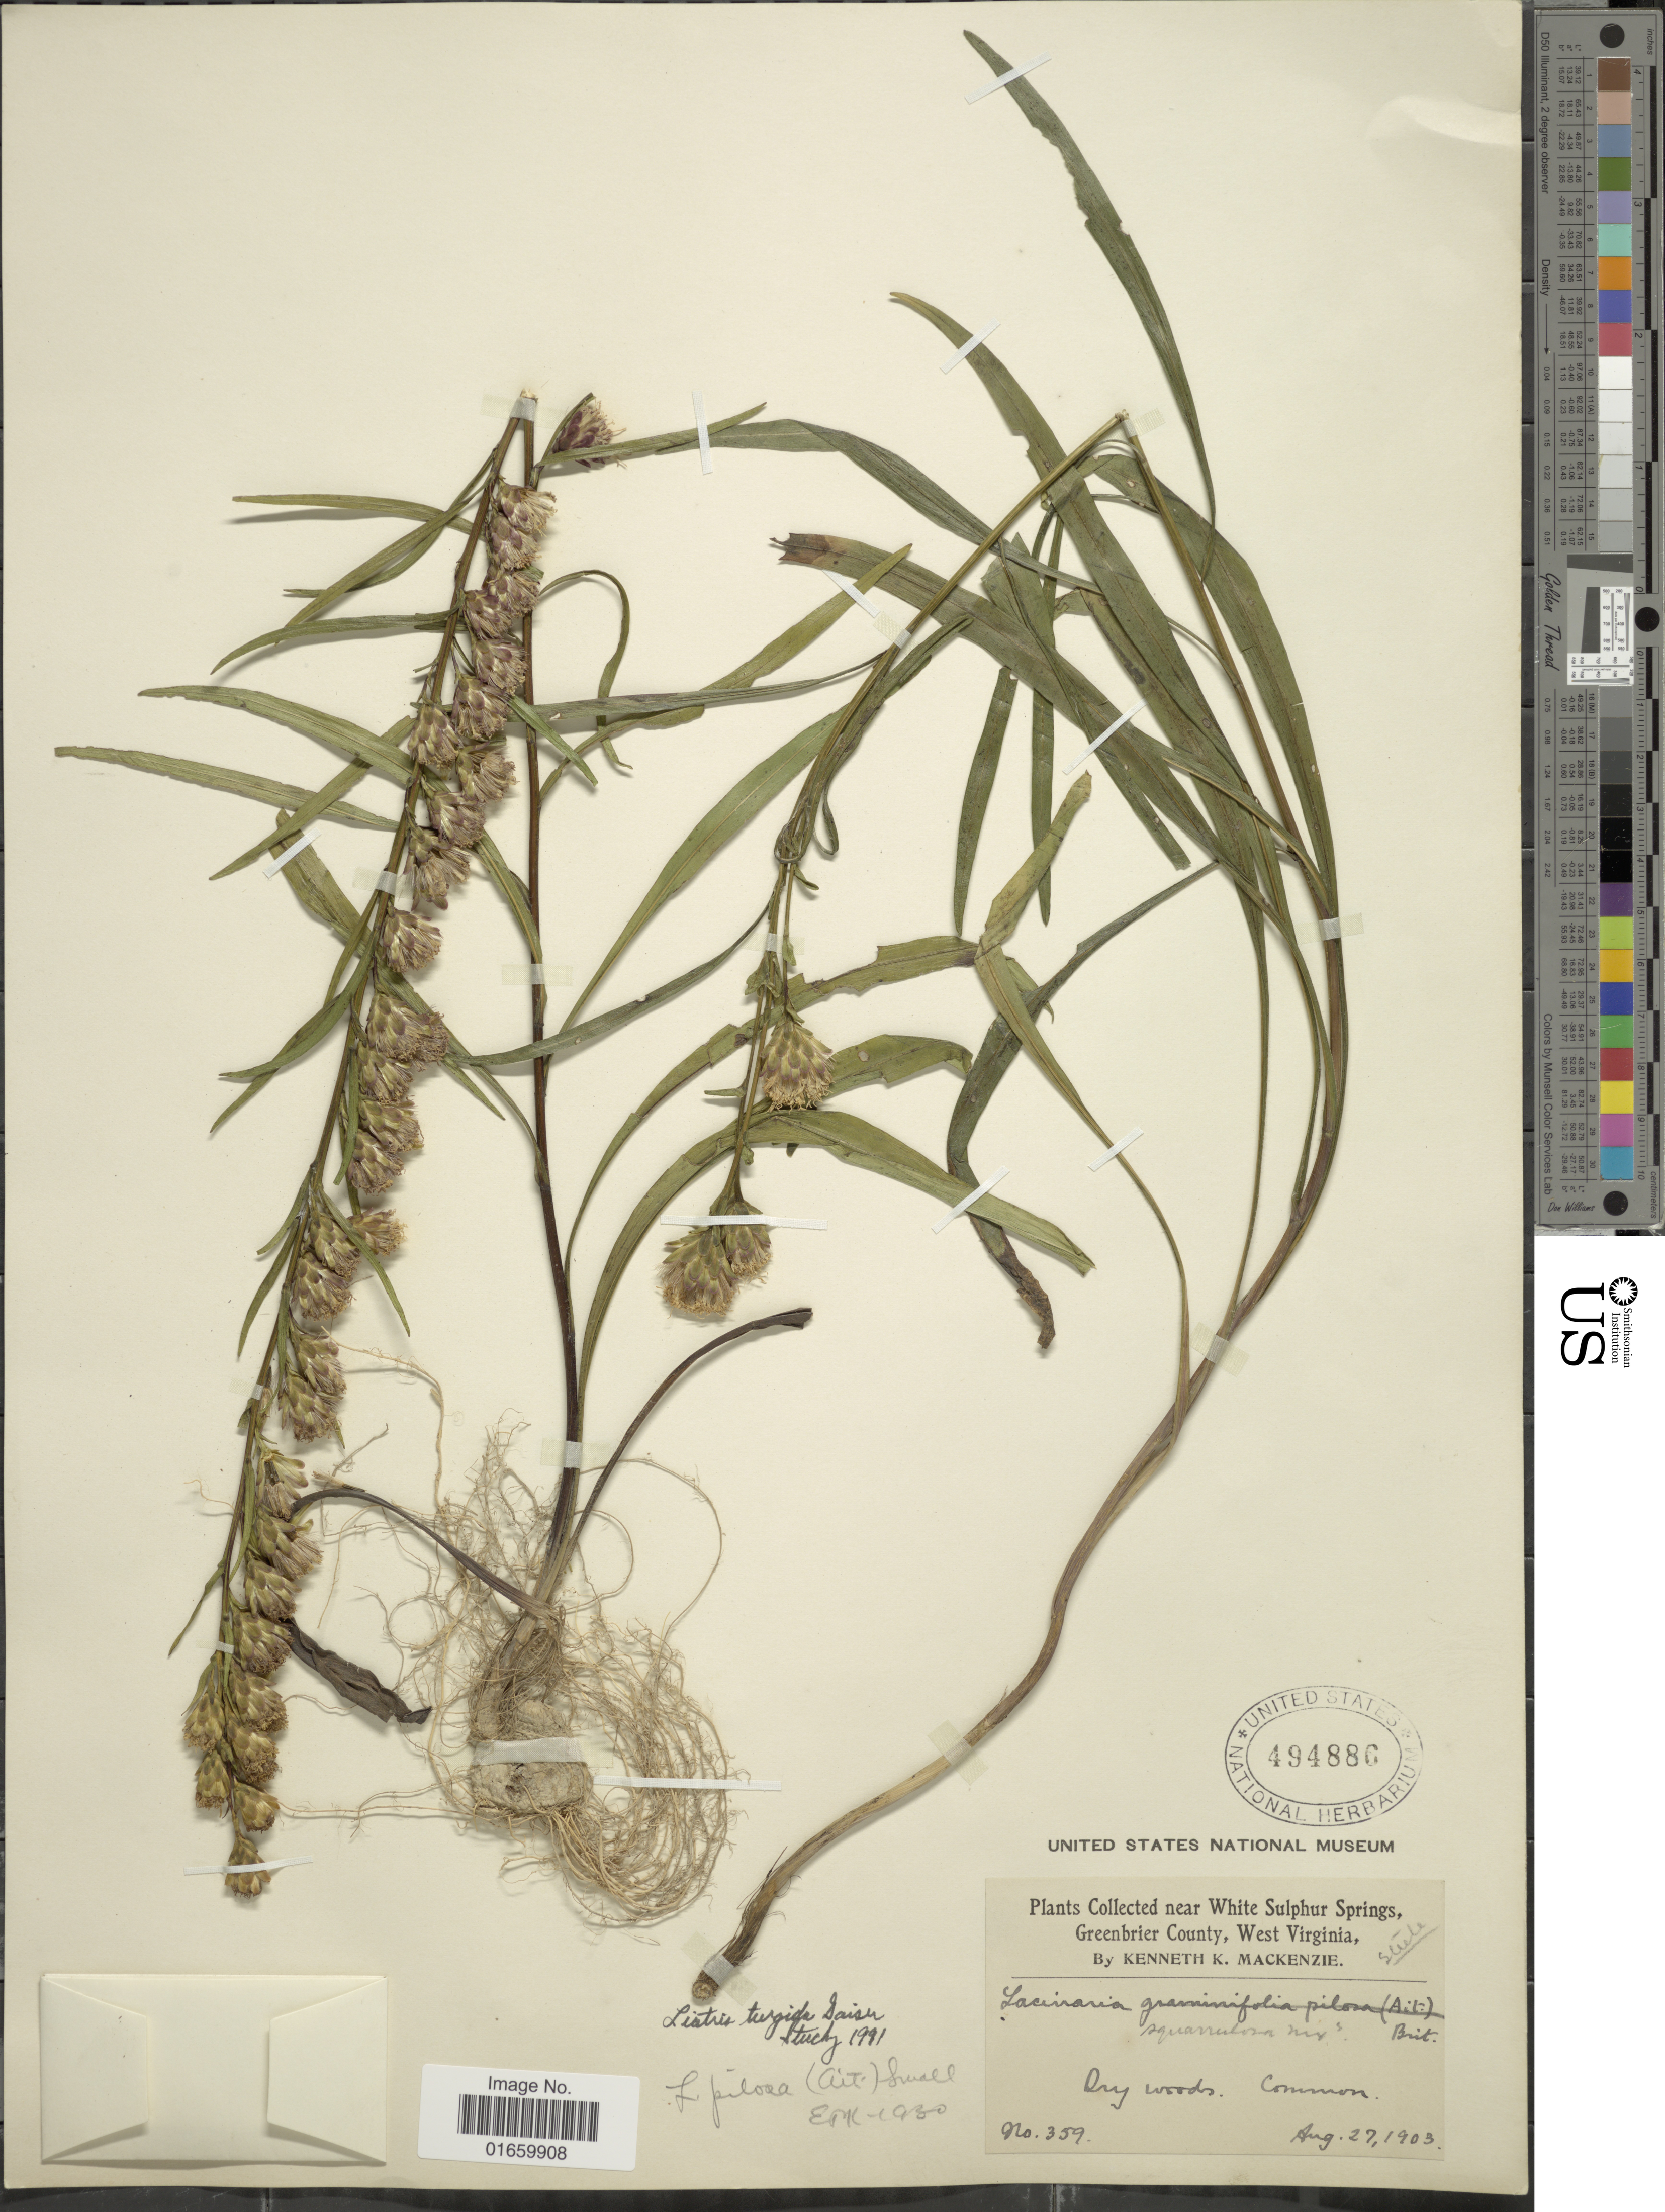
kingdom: Plantae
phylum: Tracheophyta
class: Magnoliopsida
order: Asterales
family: Asteraceae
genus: Liatris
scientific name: Liatris turgida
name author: Gaiser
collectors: K. K. Mackenzie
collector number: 359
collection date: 1903-08-27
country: United States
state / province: West Virginia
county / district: Greenbrier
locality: Near White Sulphur Springs, Greenbier County, West Virginia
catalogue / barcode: US 494886